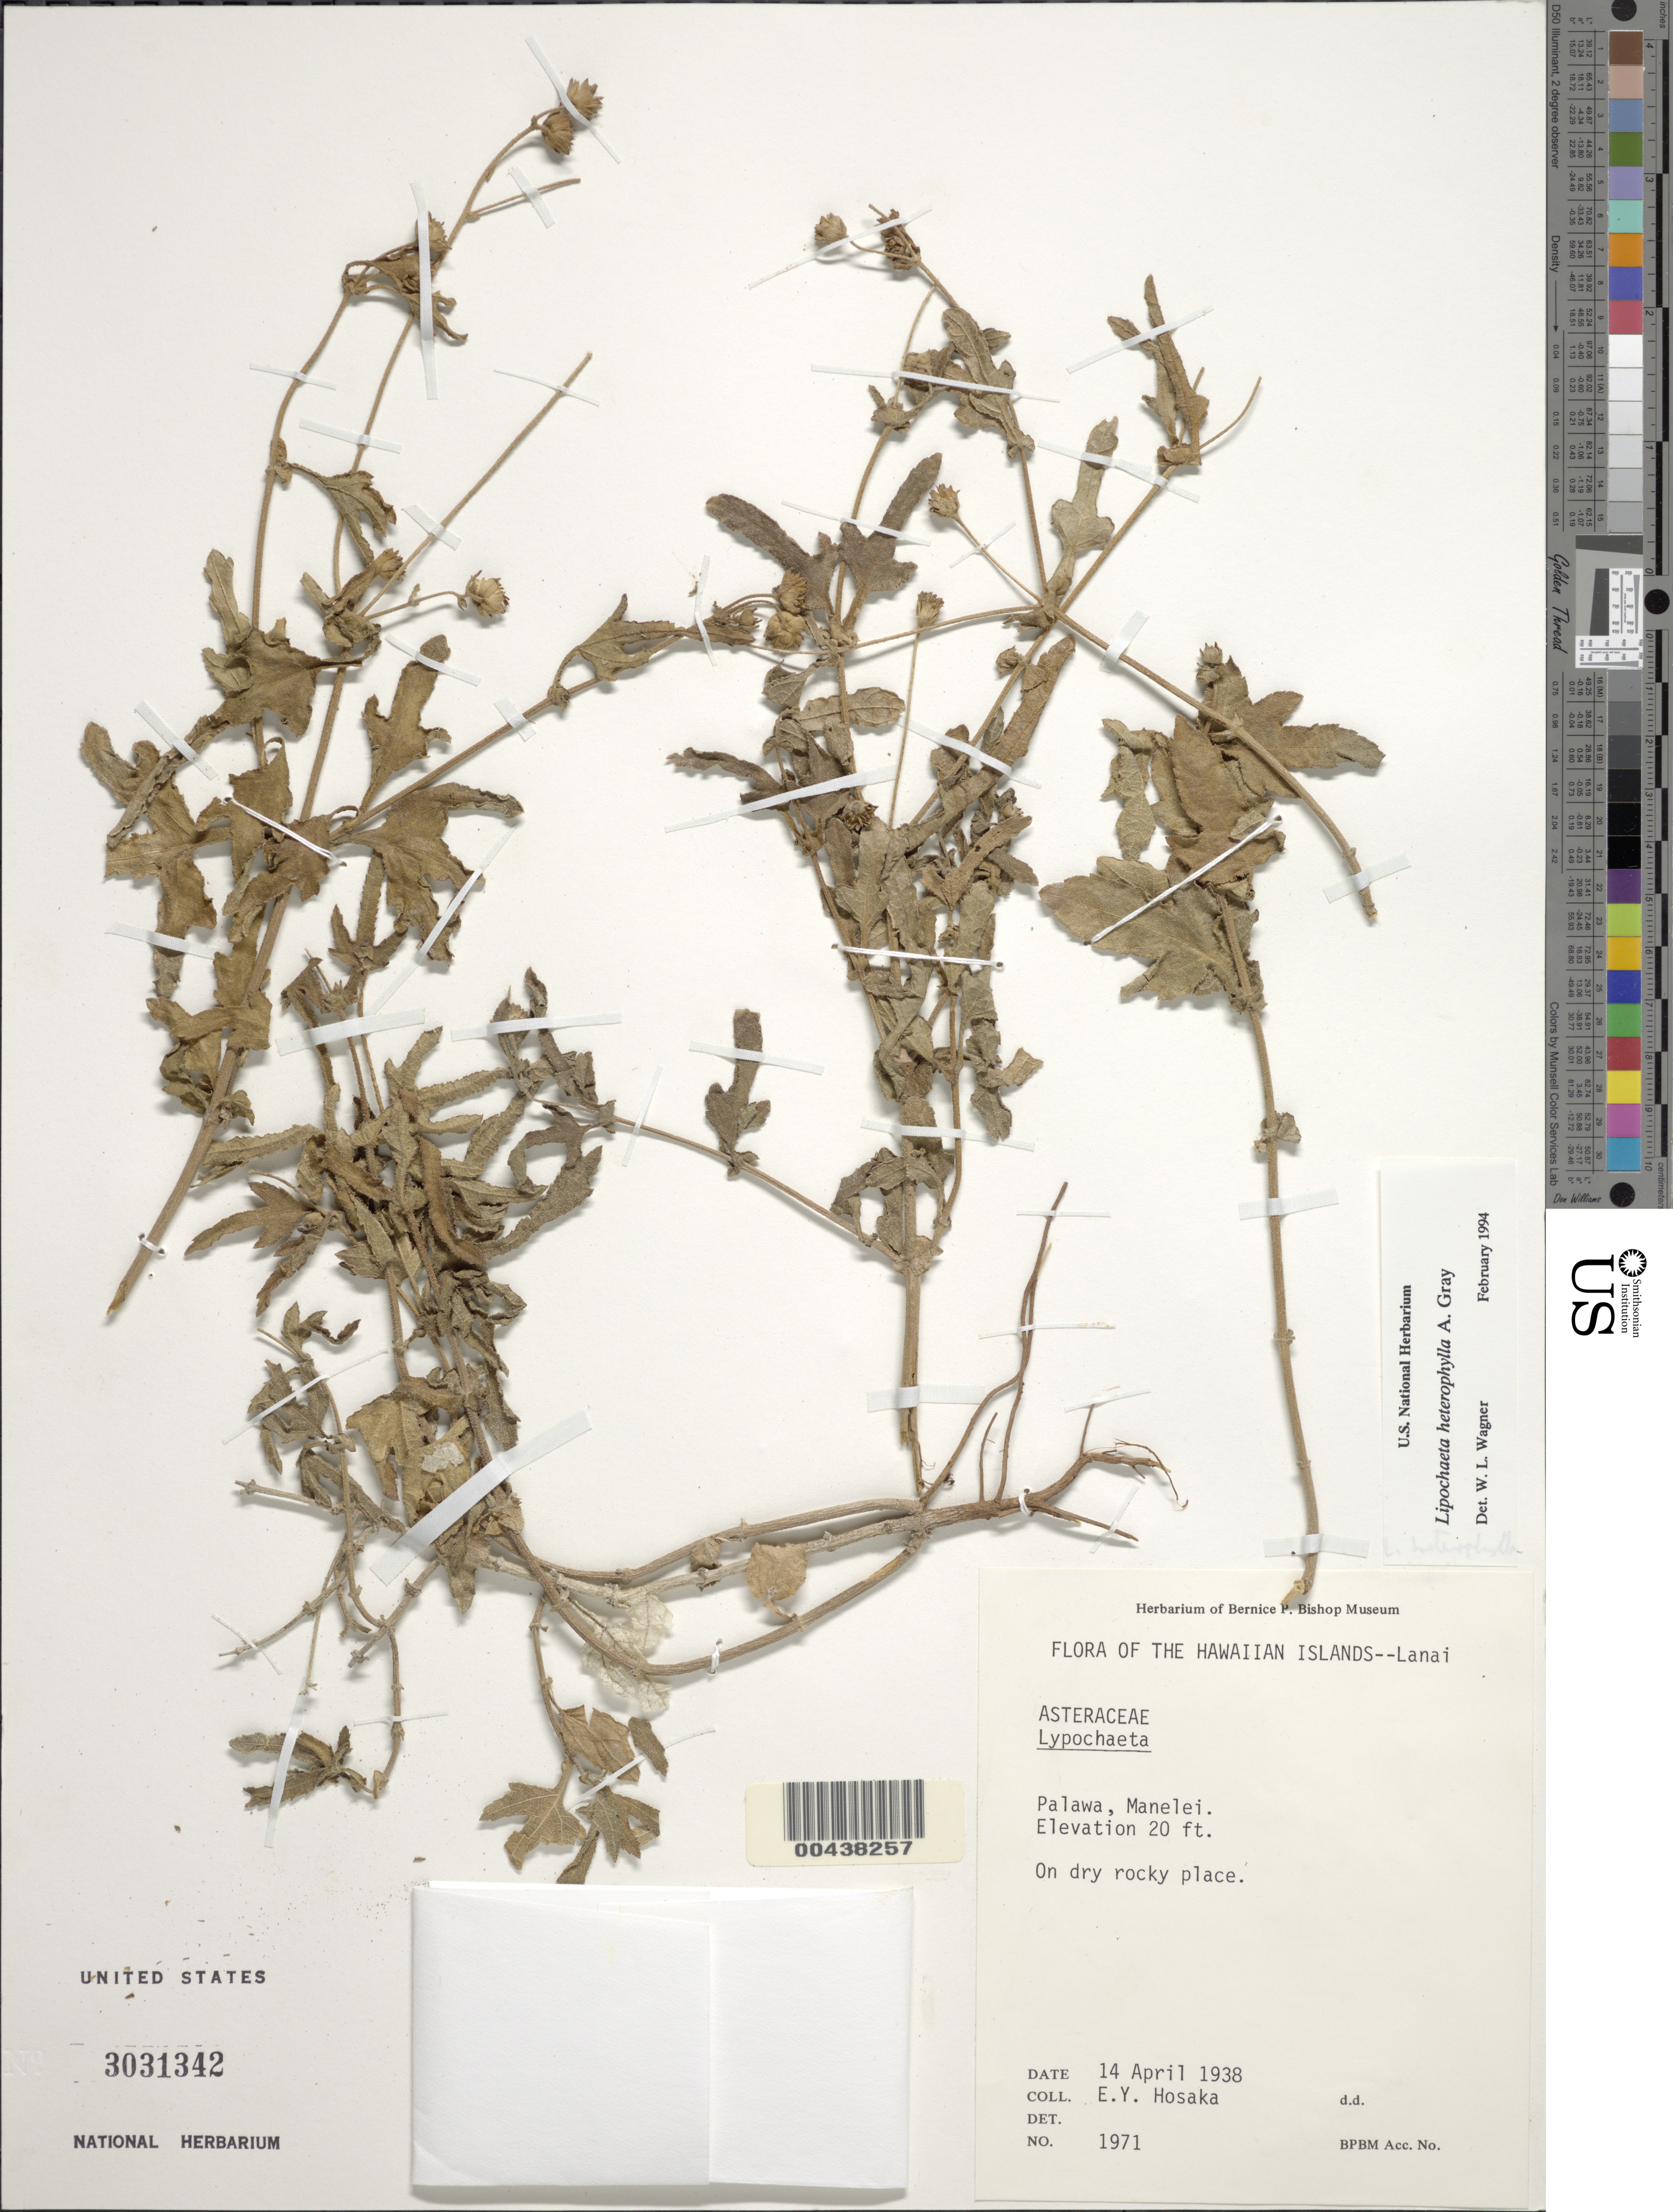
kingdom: Plantae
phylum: Tracheophyta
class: Magnoliopsida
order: Asterales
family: Asteraceae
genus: Lipochaeta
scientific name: Lipochaeta heterophylla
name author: A. Gray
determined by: Wagner, W. L., (BOT), Smithsonian Institution - National Museum of Natural History (UNITED STATES)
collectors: E. Y. Hosaka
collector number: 1971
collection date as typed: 14 Apr 1938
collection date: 1938-04-14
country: United States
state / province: Hawaii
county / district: Maui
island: Lana'i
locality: Palawa, Manelei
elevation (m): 6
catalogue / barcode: US 3031342